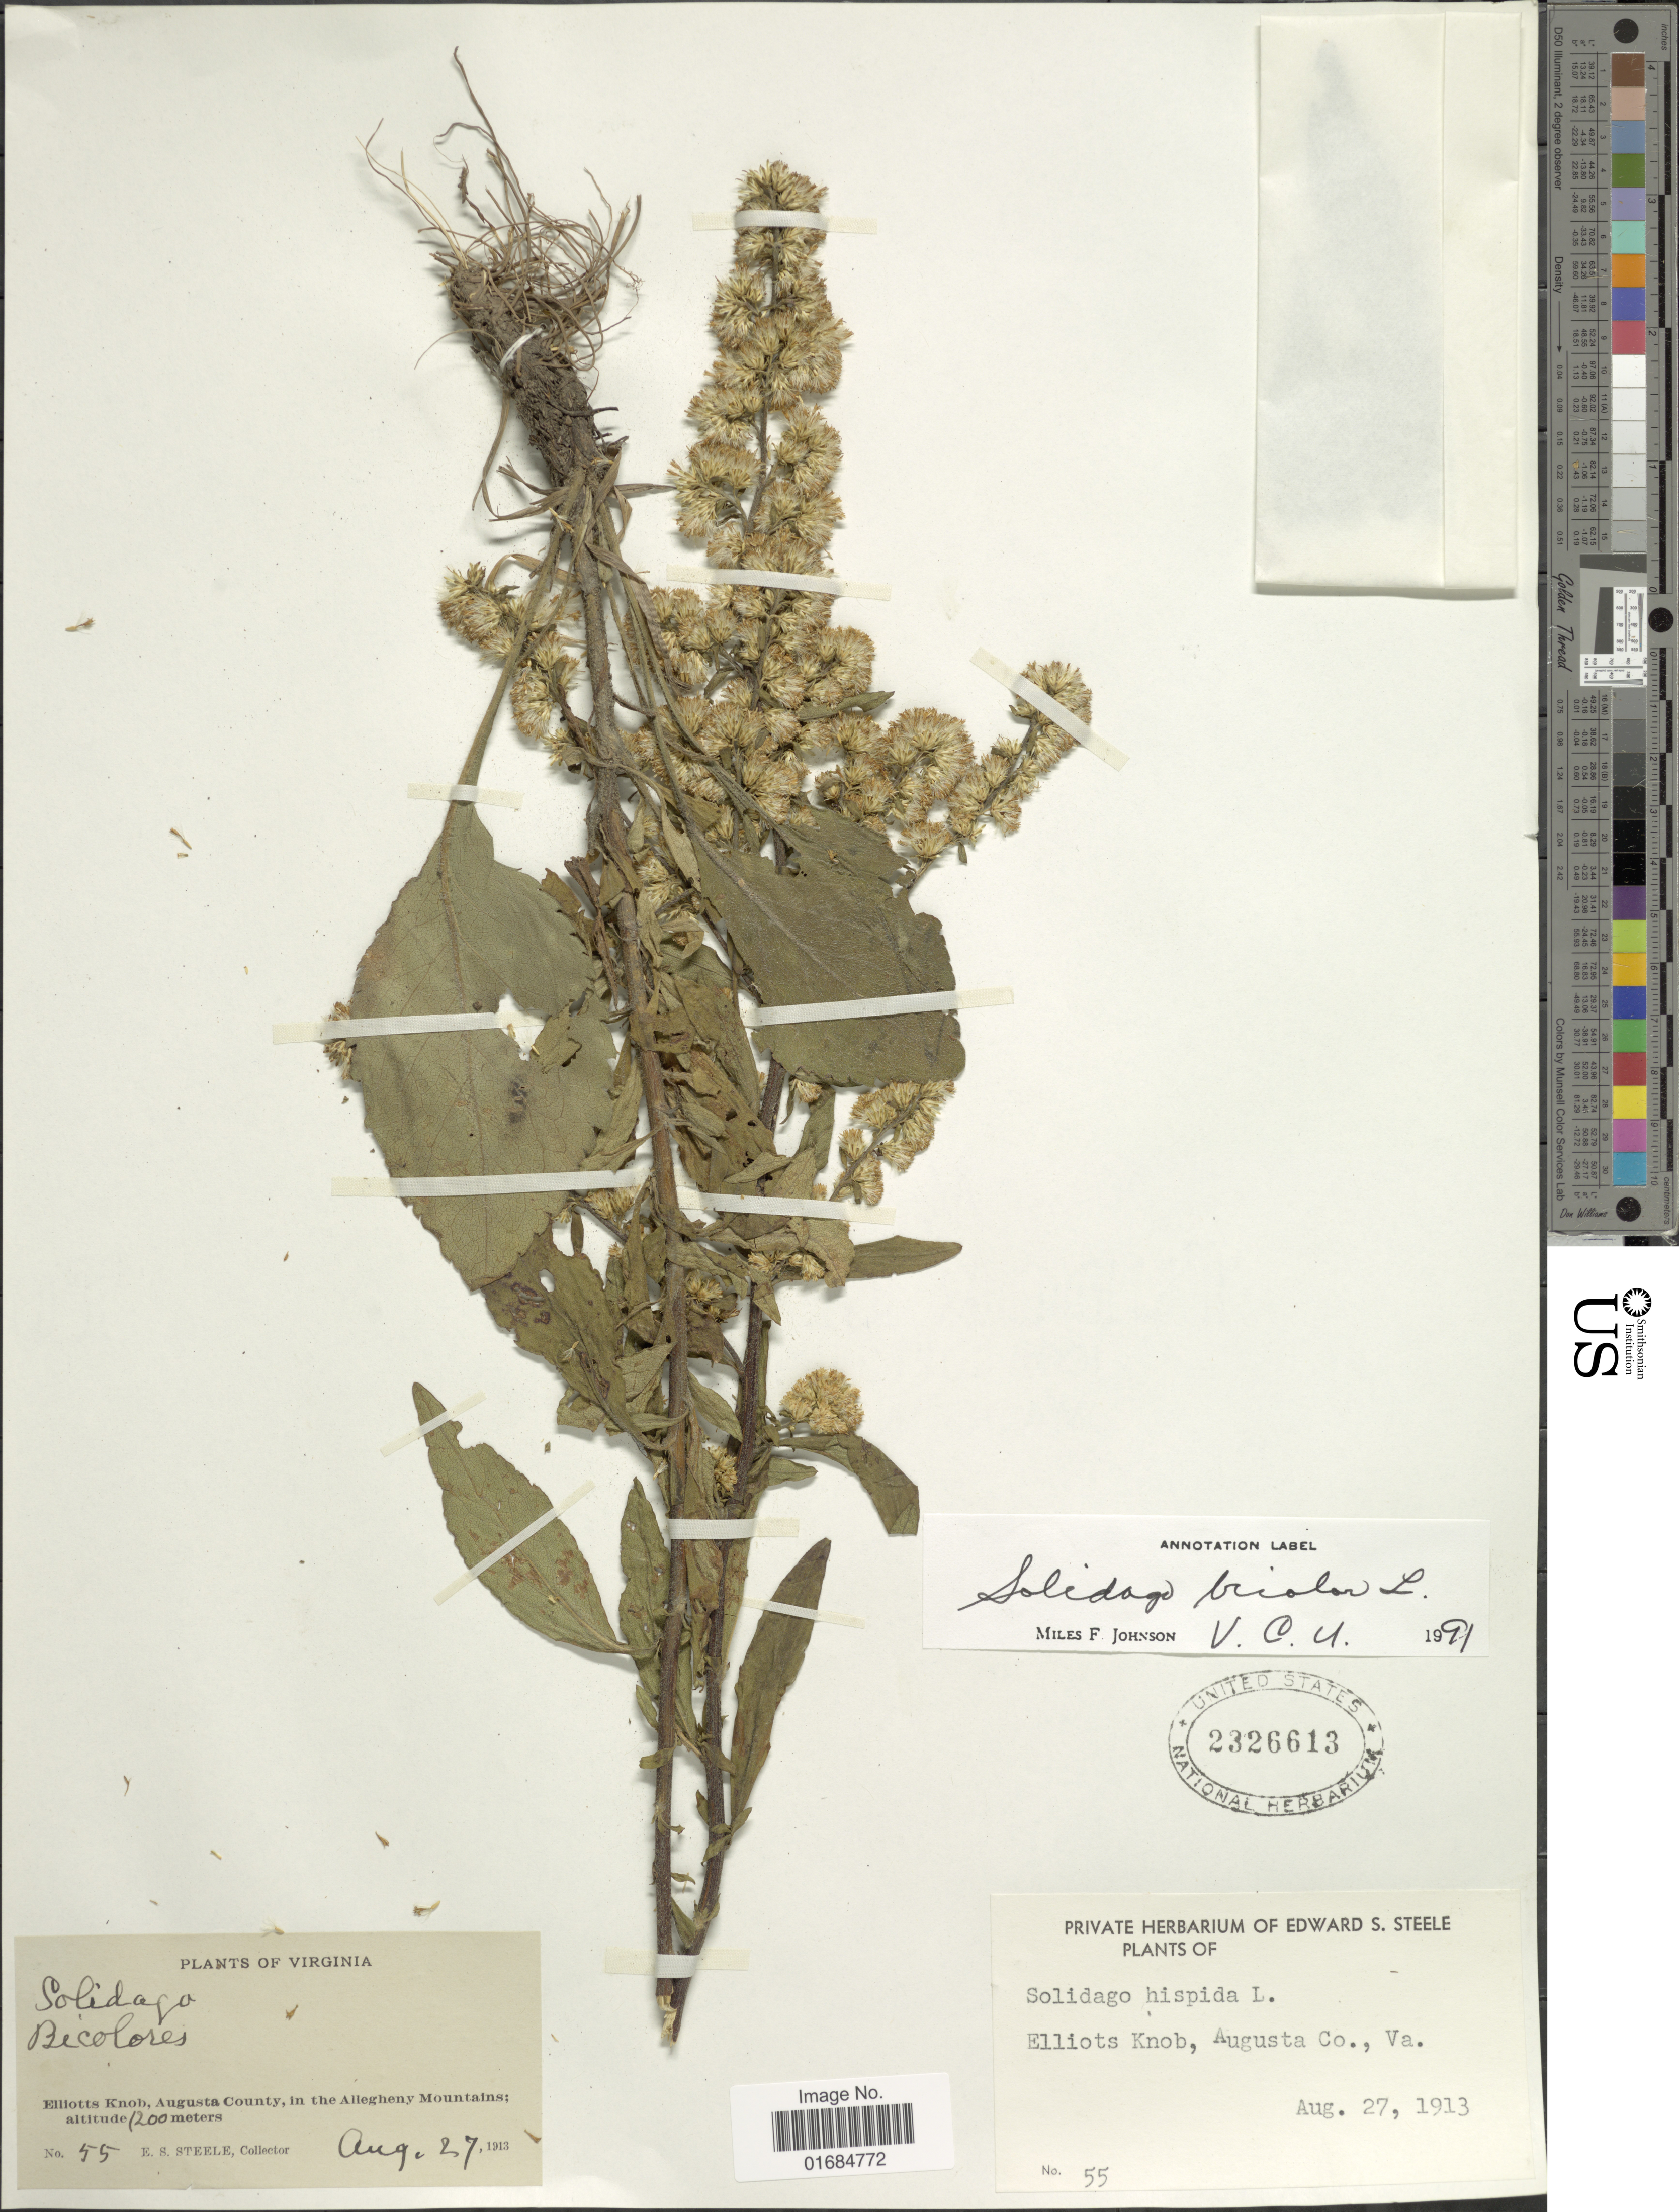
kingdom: Plantae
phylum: Tracheophyta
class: Magnoliopsida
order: Asterales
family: Asteraceae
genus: Solidago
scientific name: Solidago bicolor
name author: L.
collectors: E. Steele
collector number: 55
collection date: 1913-08-27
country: United States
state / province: Virginia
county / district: Augusta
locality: Elliots Know, Augusta County, in the Allegheny Mountains.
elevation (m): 1200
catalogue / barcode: US 2326613